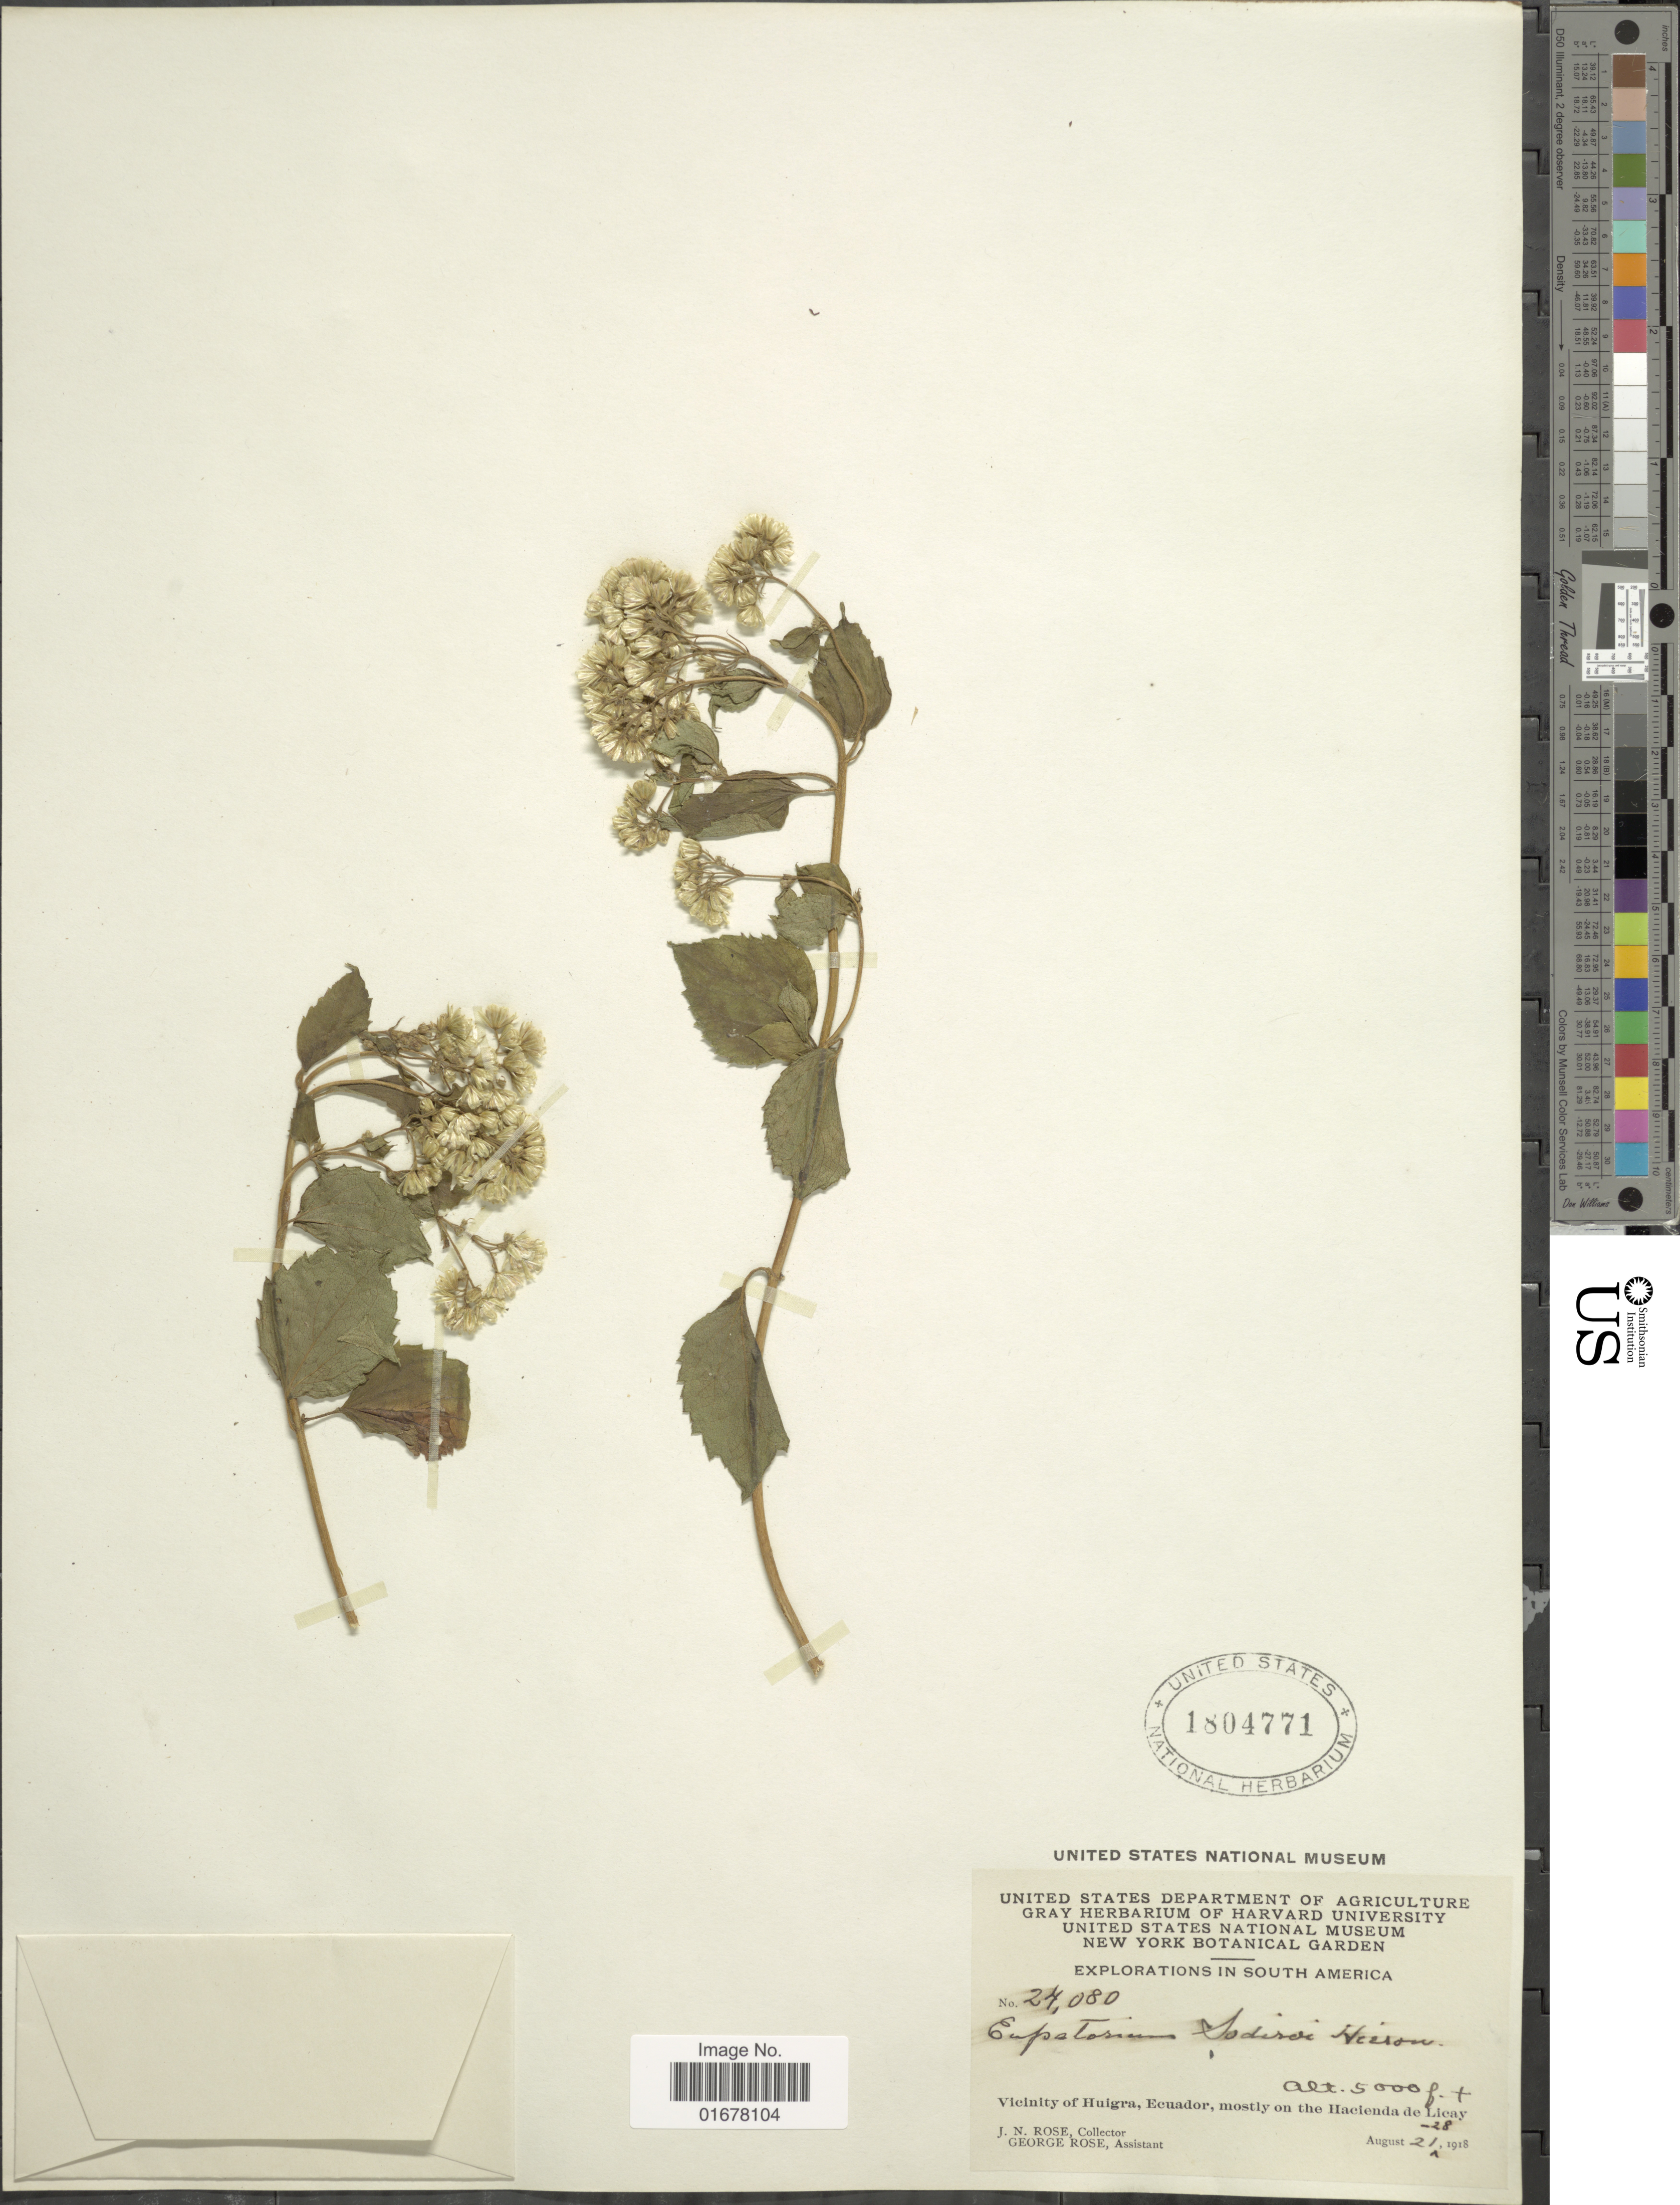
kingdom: Plantae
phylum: Tracheophyta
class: Magnoliopsida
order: Asterales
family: Asteraceae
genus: Ageratina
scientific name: Ageratina sodiroi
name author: (Hieron.) R.M. King & H. Rob.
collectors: J. N. Rose & G. Rose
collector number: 24080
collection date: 1918-08-21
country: Ecuador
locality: Vicinity of Huigra, mostly on the Hacienda de Licay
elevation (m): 1524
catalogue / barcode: US 1804771